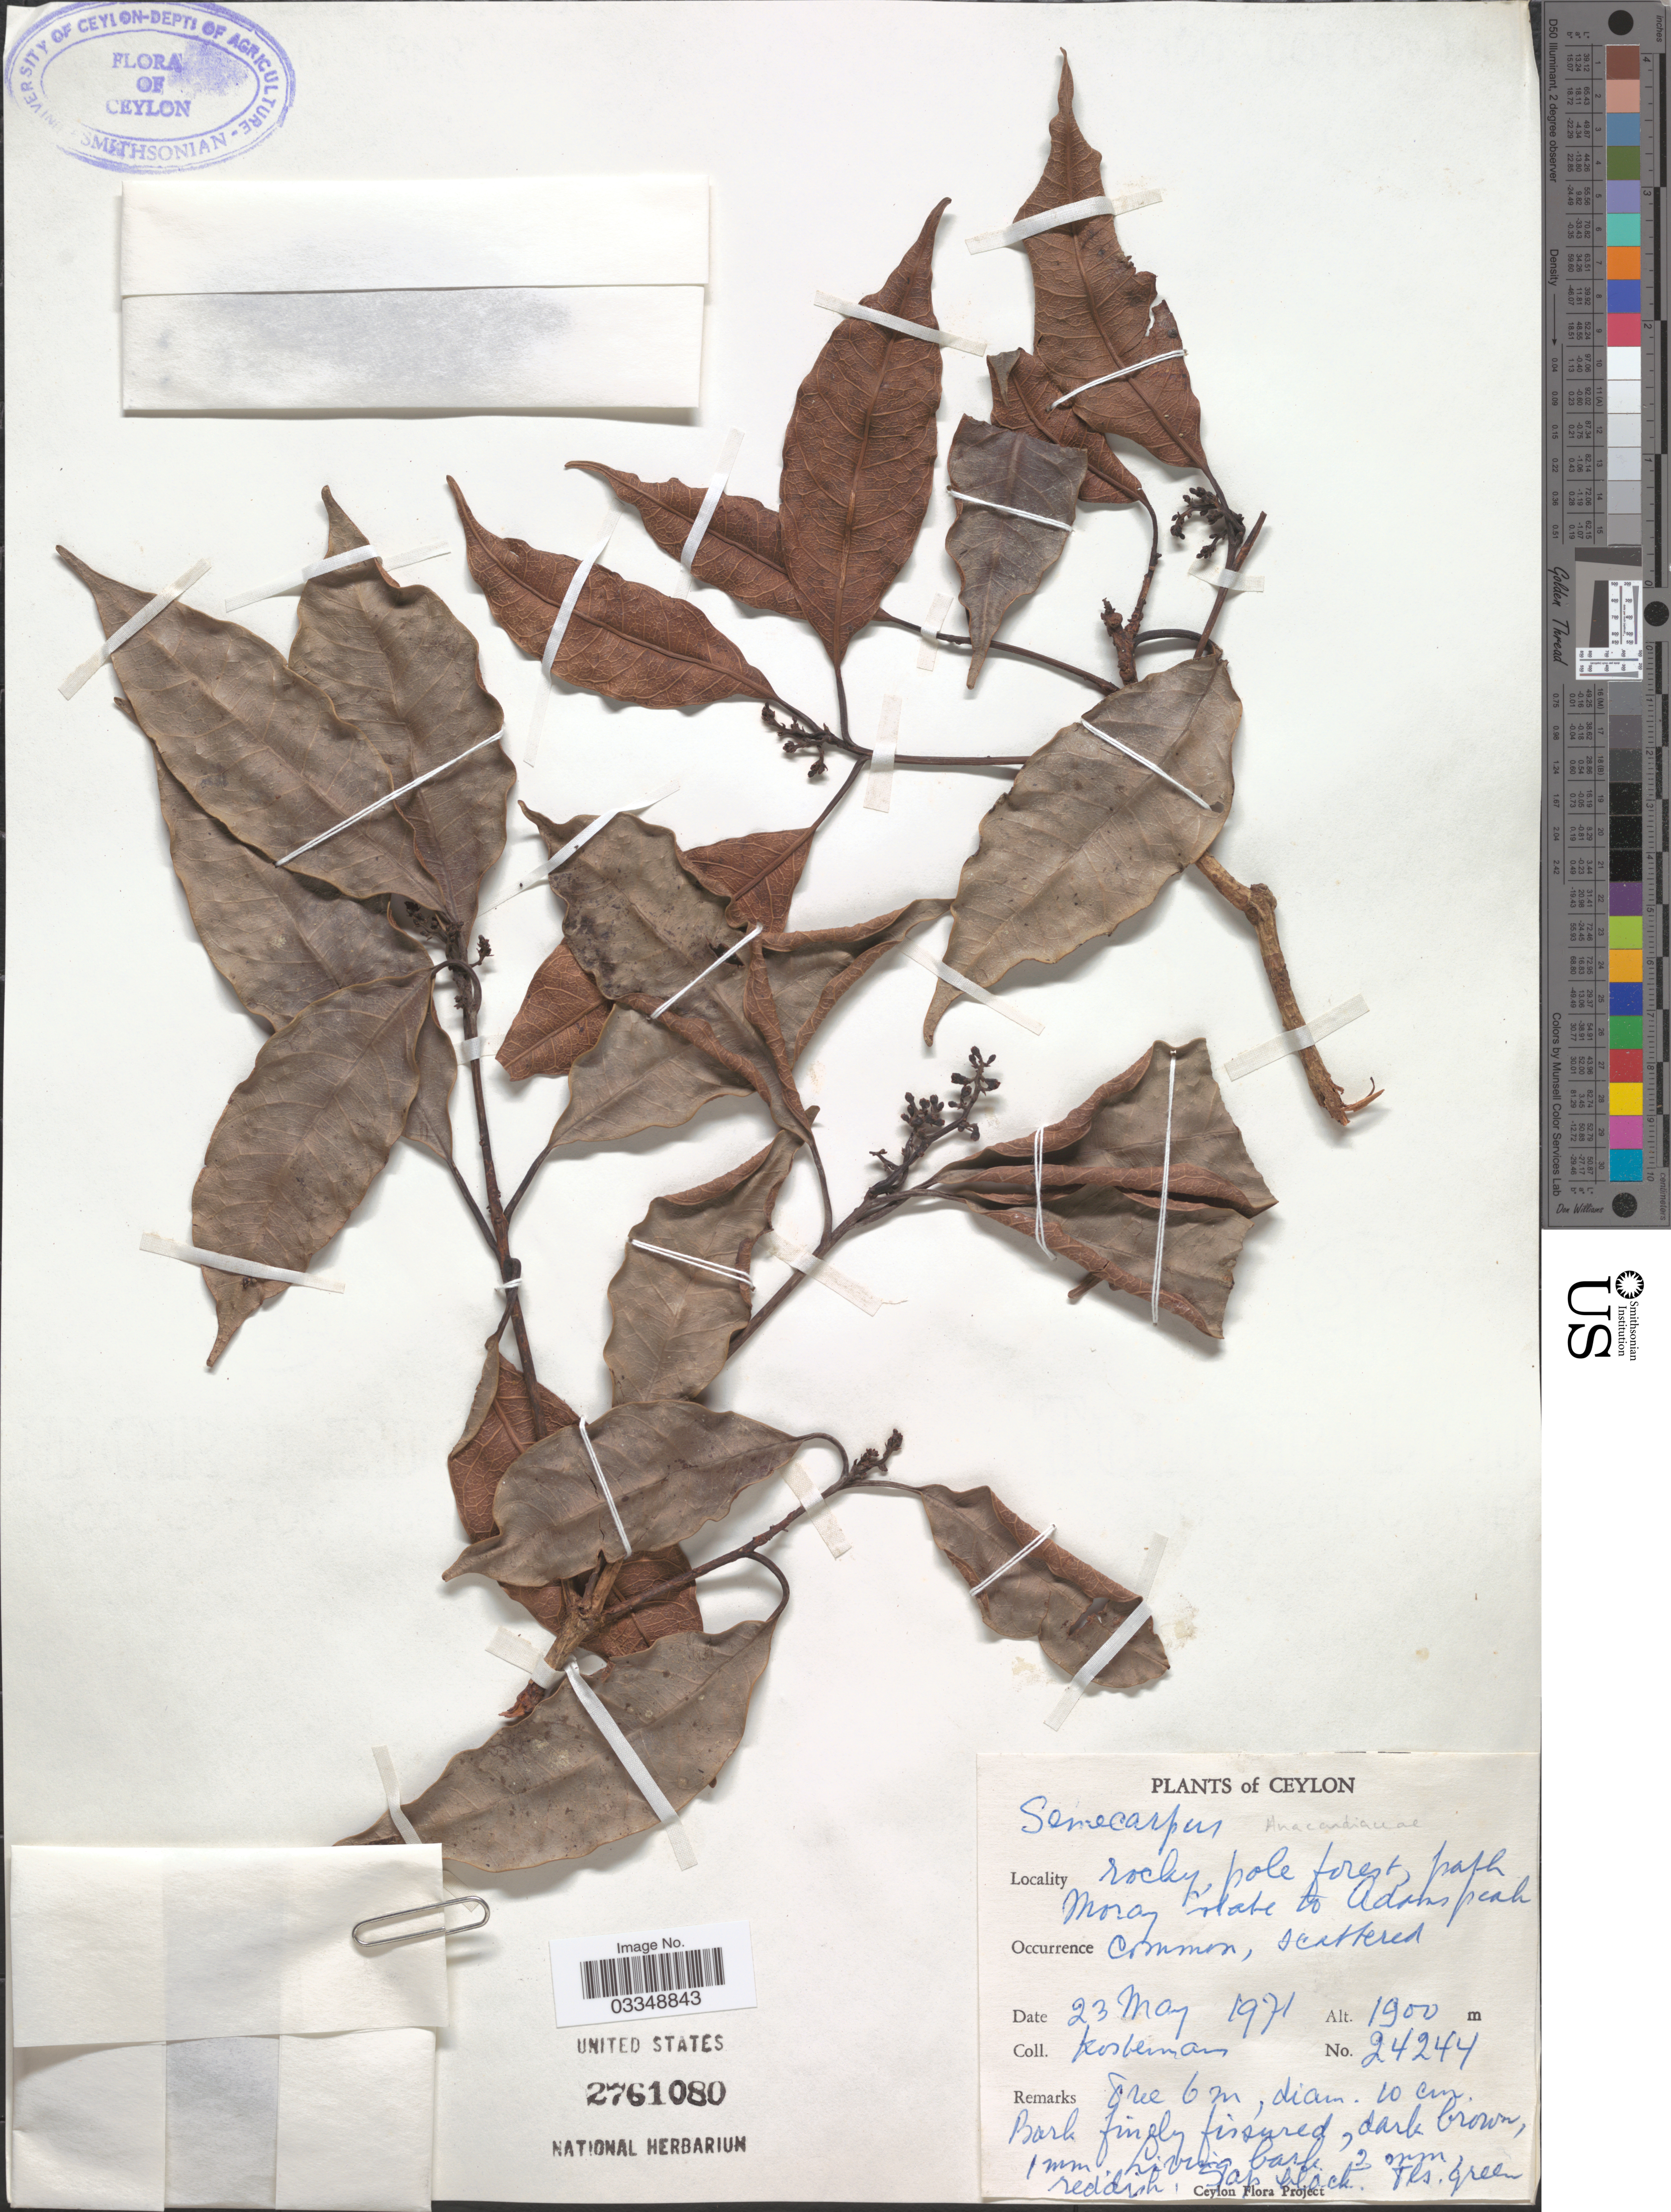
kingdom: Plantae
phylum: Tracheophyta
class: Magnoliopsida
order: Sapindales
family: Anacardiaceae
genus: Semecarpus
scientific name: Semecarpus sp.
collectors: Kostermans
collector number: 24244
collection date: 1971-05-23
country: Sri Lanka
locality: Ceylon. Rocky, pole forest, path Moray state to Adams peak.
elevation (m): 1900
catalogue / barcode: US 2761080